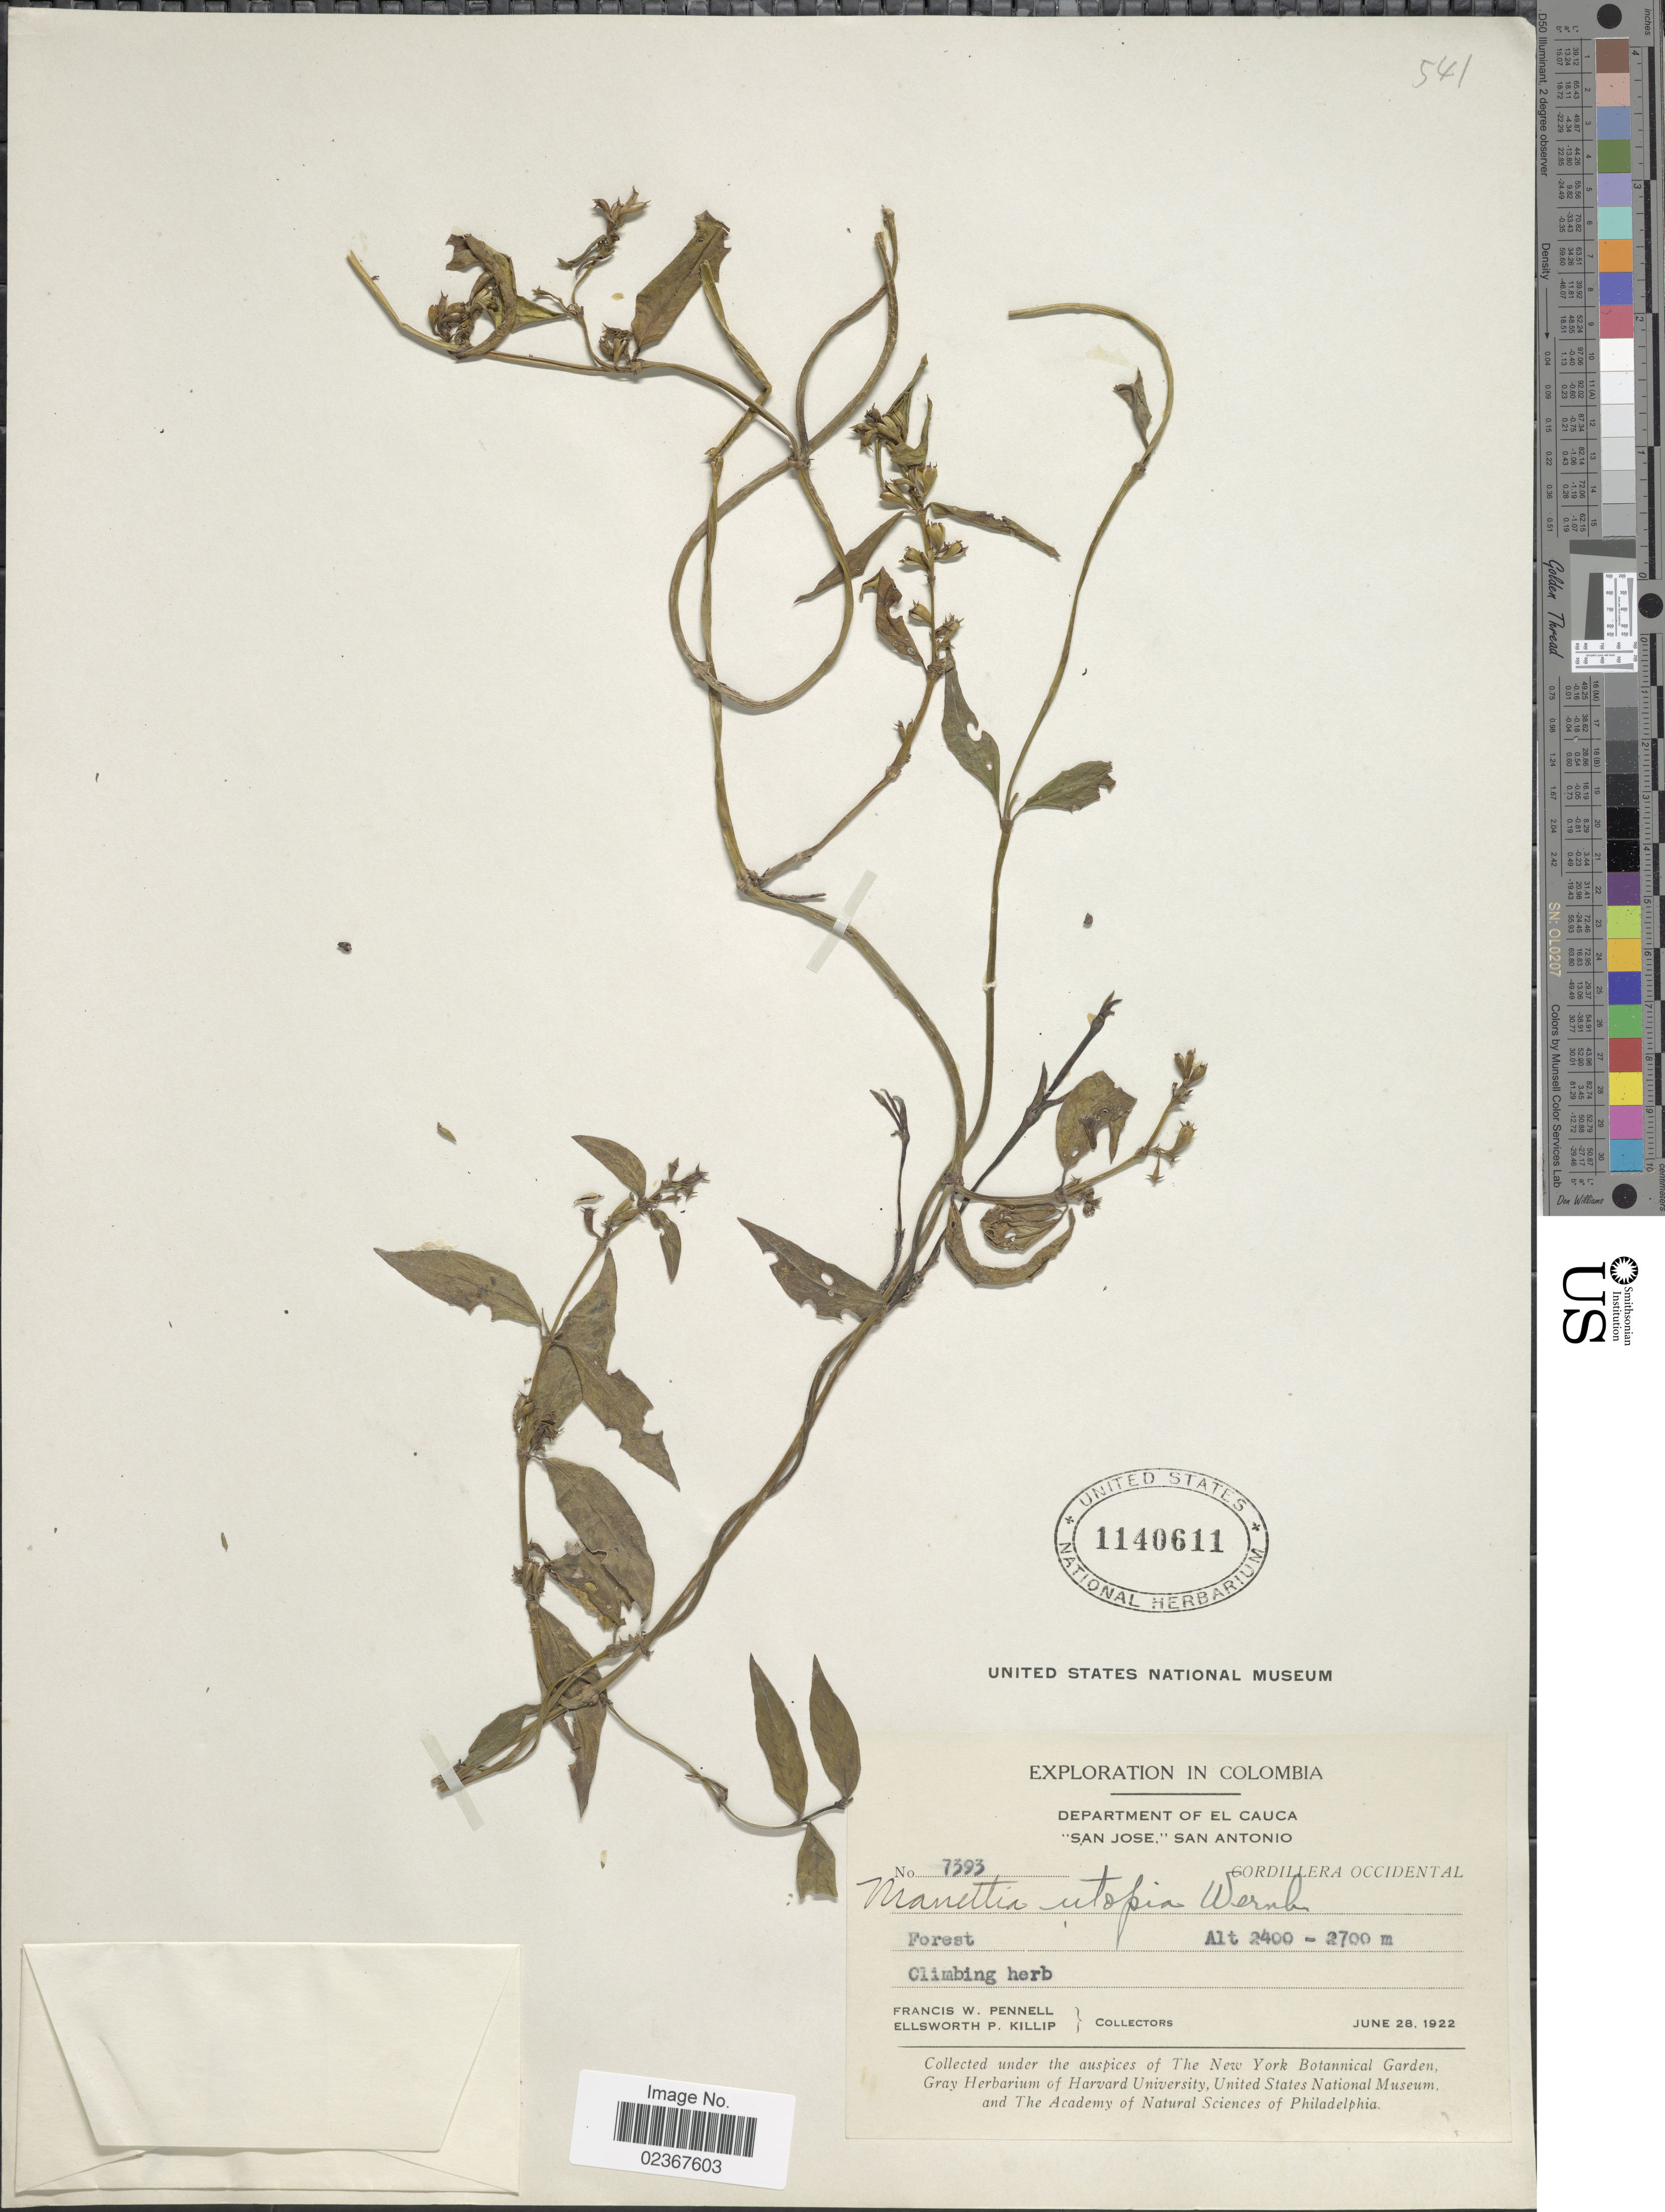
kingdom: Plantae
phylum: Tracheophyta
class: Magnoliopsida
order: Gentianales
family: Rubiaceae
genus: Manettia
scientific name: Manettia utopia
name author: Wernham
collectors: F. W. Pennell & E. P. Killip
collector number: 7393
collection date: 1922-06-28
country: Colombia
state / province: Cauca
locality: Department of El Cauca 'San Jose,' San Antonio, Cordillera Occidental, Forest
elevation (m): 2400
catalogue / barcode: US 1140611